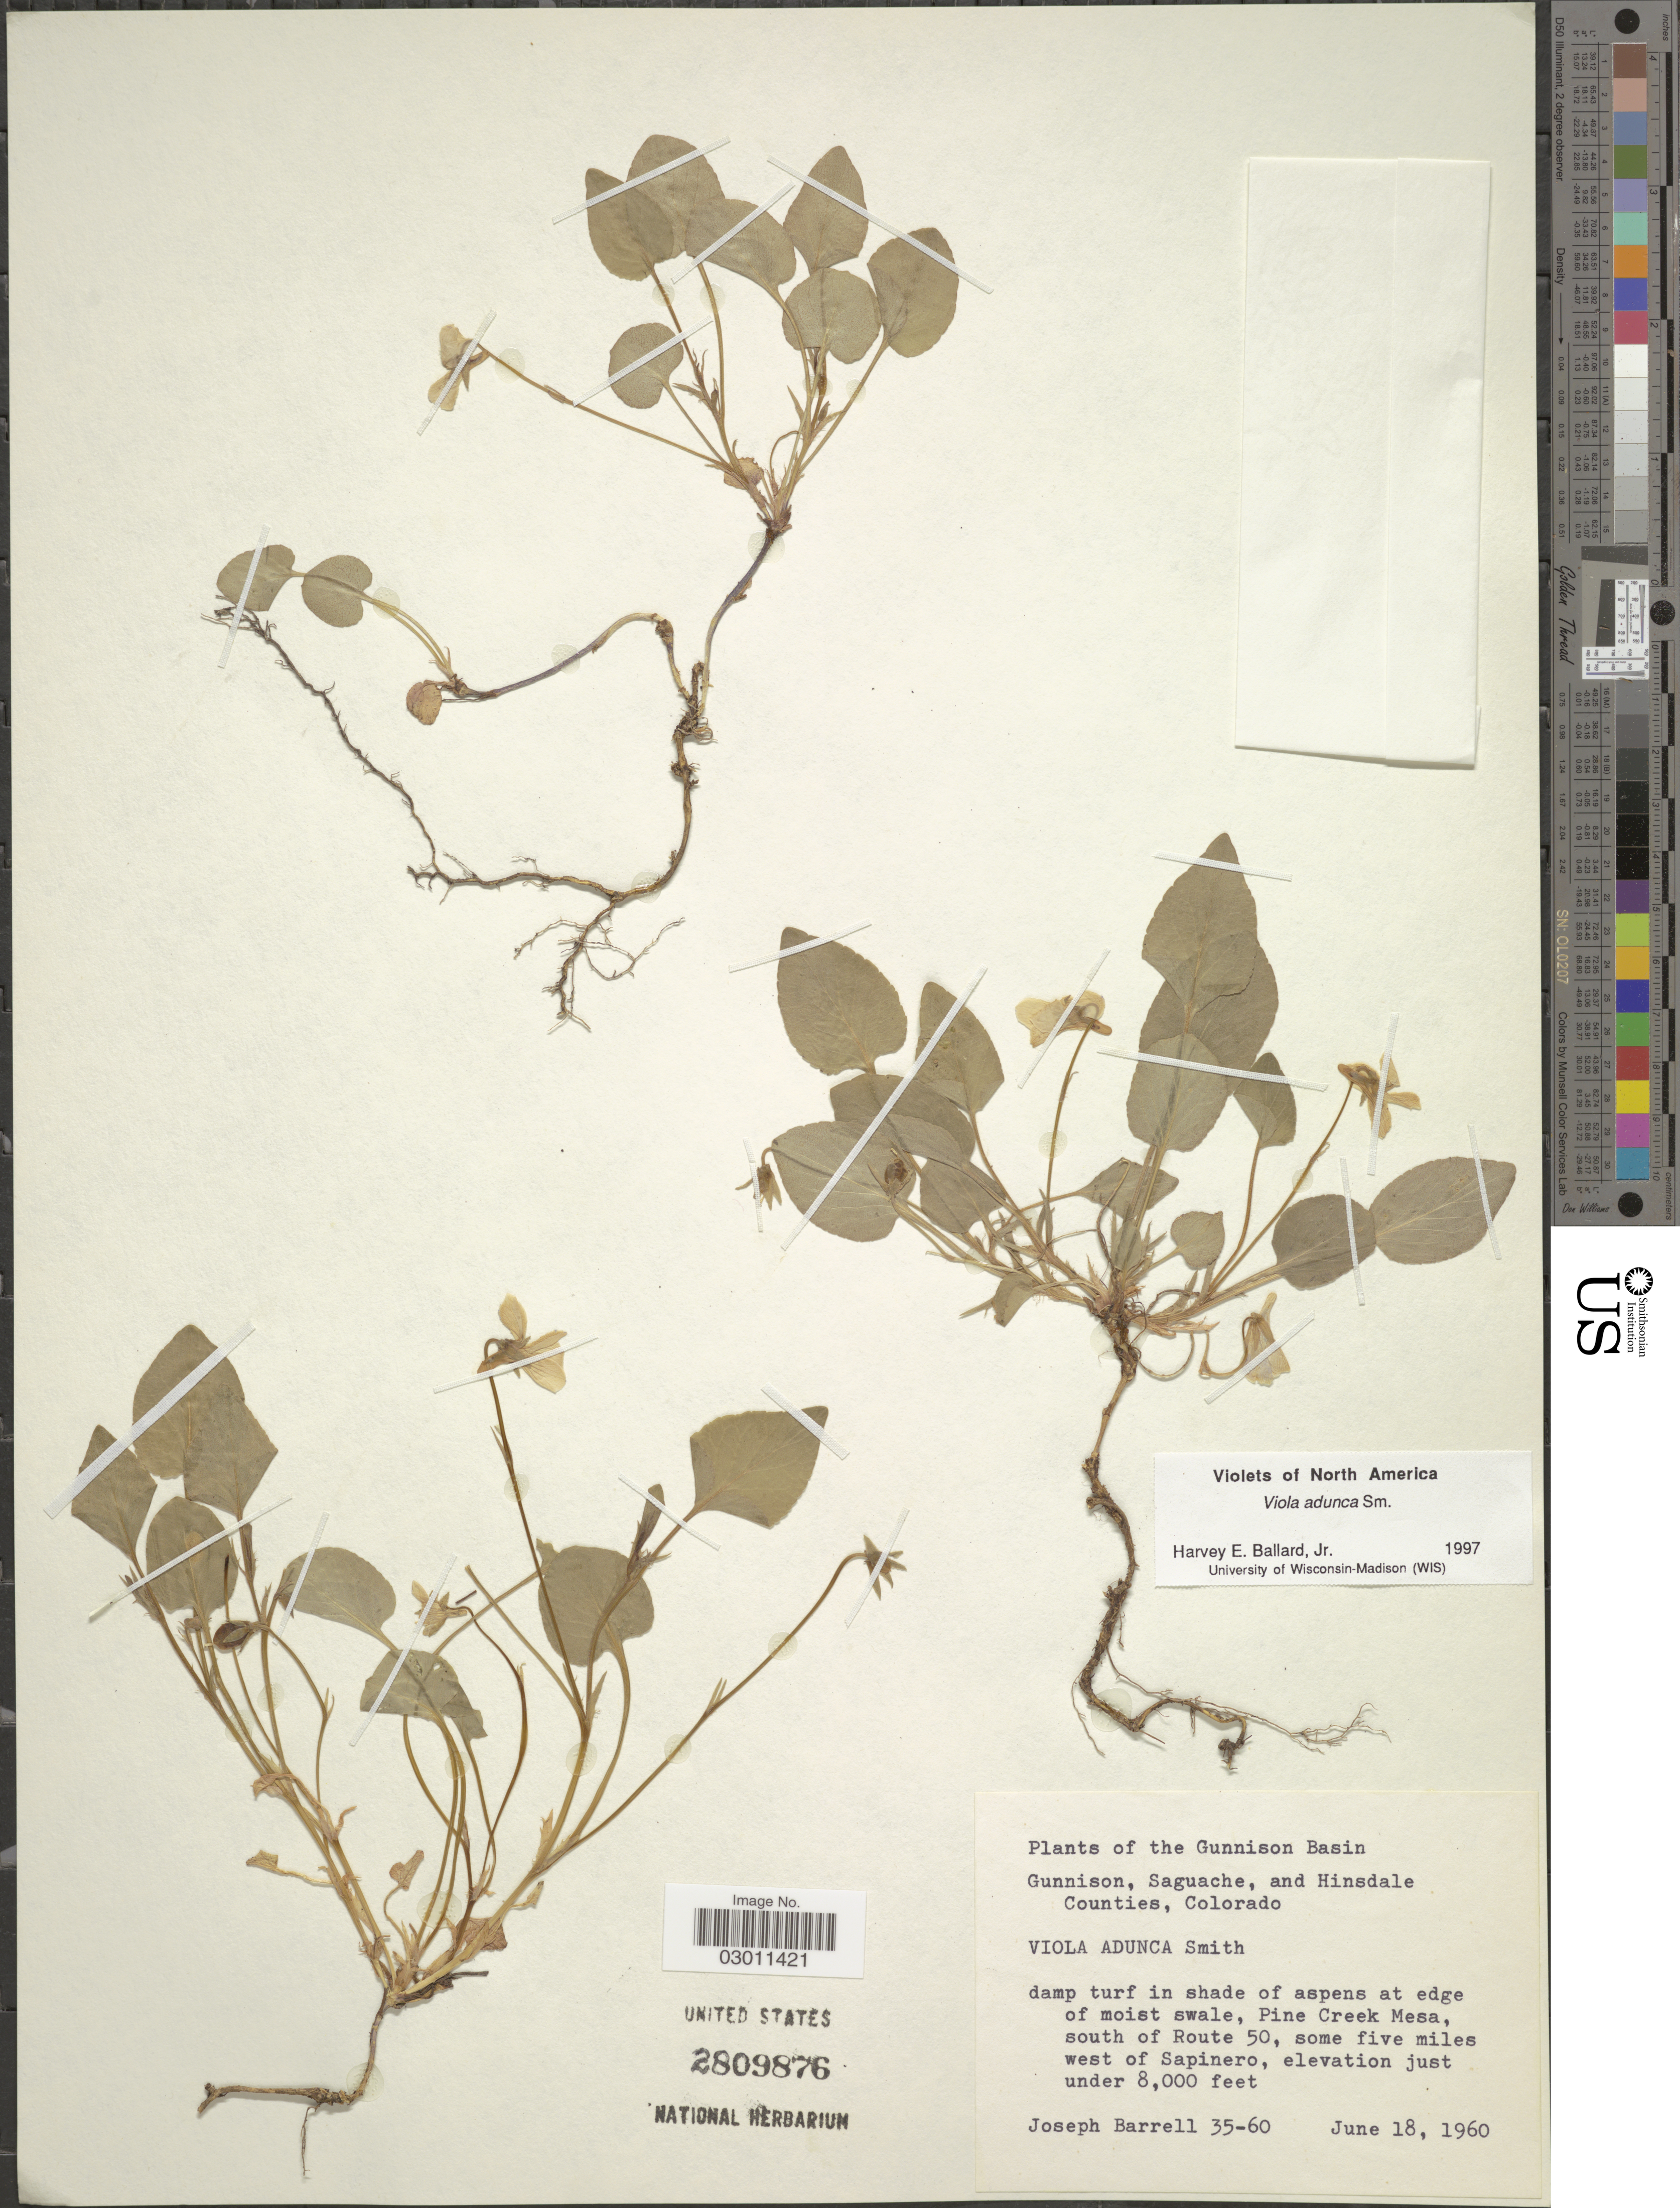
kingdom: Plantae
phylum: Tracheophyta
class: Magnoliopsida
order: Malpighiales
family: Violaceae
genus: Viola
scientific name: Viola adunca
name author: Sm.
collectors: J. Barrell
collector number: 35-62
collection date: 1960-06-18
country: United States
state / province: Colorado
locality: The Gunnison Basin Gunnison, Saguache, and Hinsdale Counties, Colorado, Pine Creek Mesa, south of Route 50, some five miles west of Sapinero.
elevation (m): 2438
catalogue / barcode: US 2809876